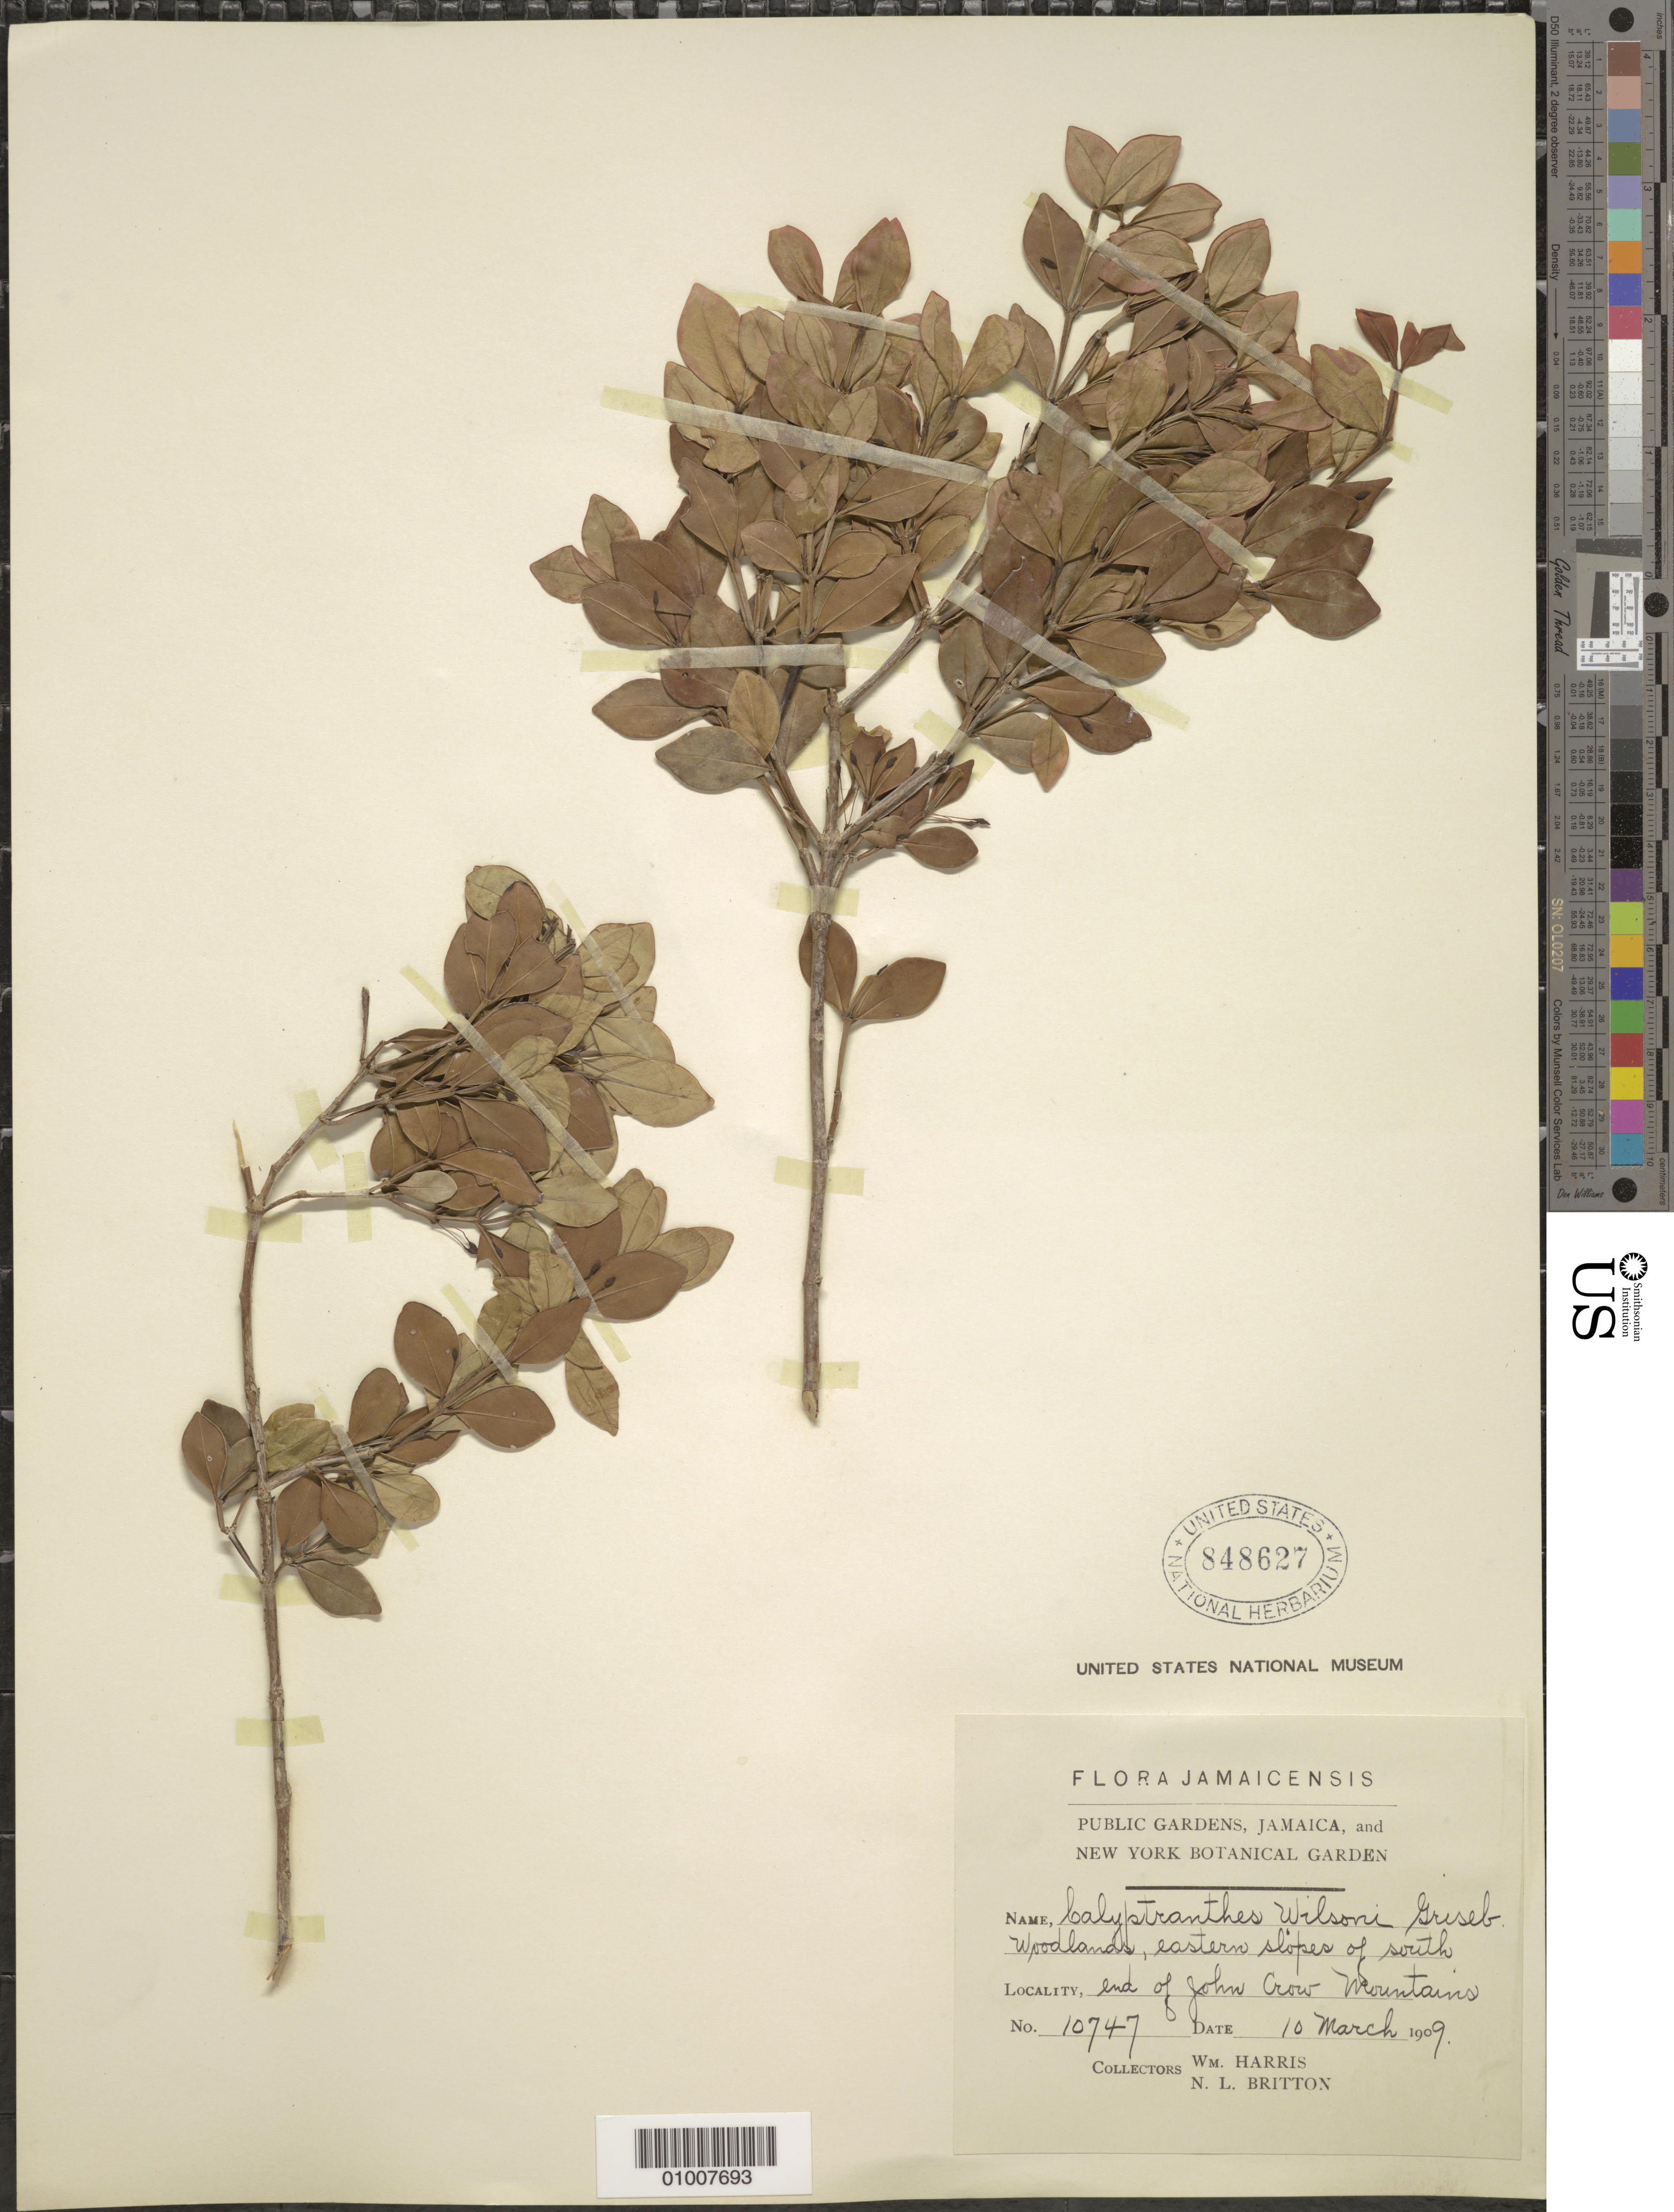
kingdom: Plantae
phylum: Tracheophyta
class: Magnoliopsida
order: Myrtales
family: Myrtaceae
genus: Myrcia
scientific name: Myrcia wilsonii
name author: (Griseb.) K. Campbell & K. Samra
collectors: W. H. Harris & N. Britton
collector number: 10747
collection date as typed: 10 Mar 1909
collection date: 1909-03-10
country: Jamaica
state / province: Saint Thomas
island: Jamaica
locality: Eastern slopes of south end of John Crow Mountains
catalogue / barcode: US 848627